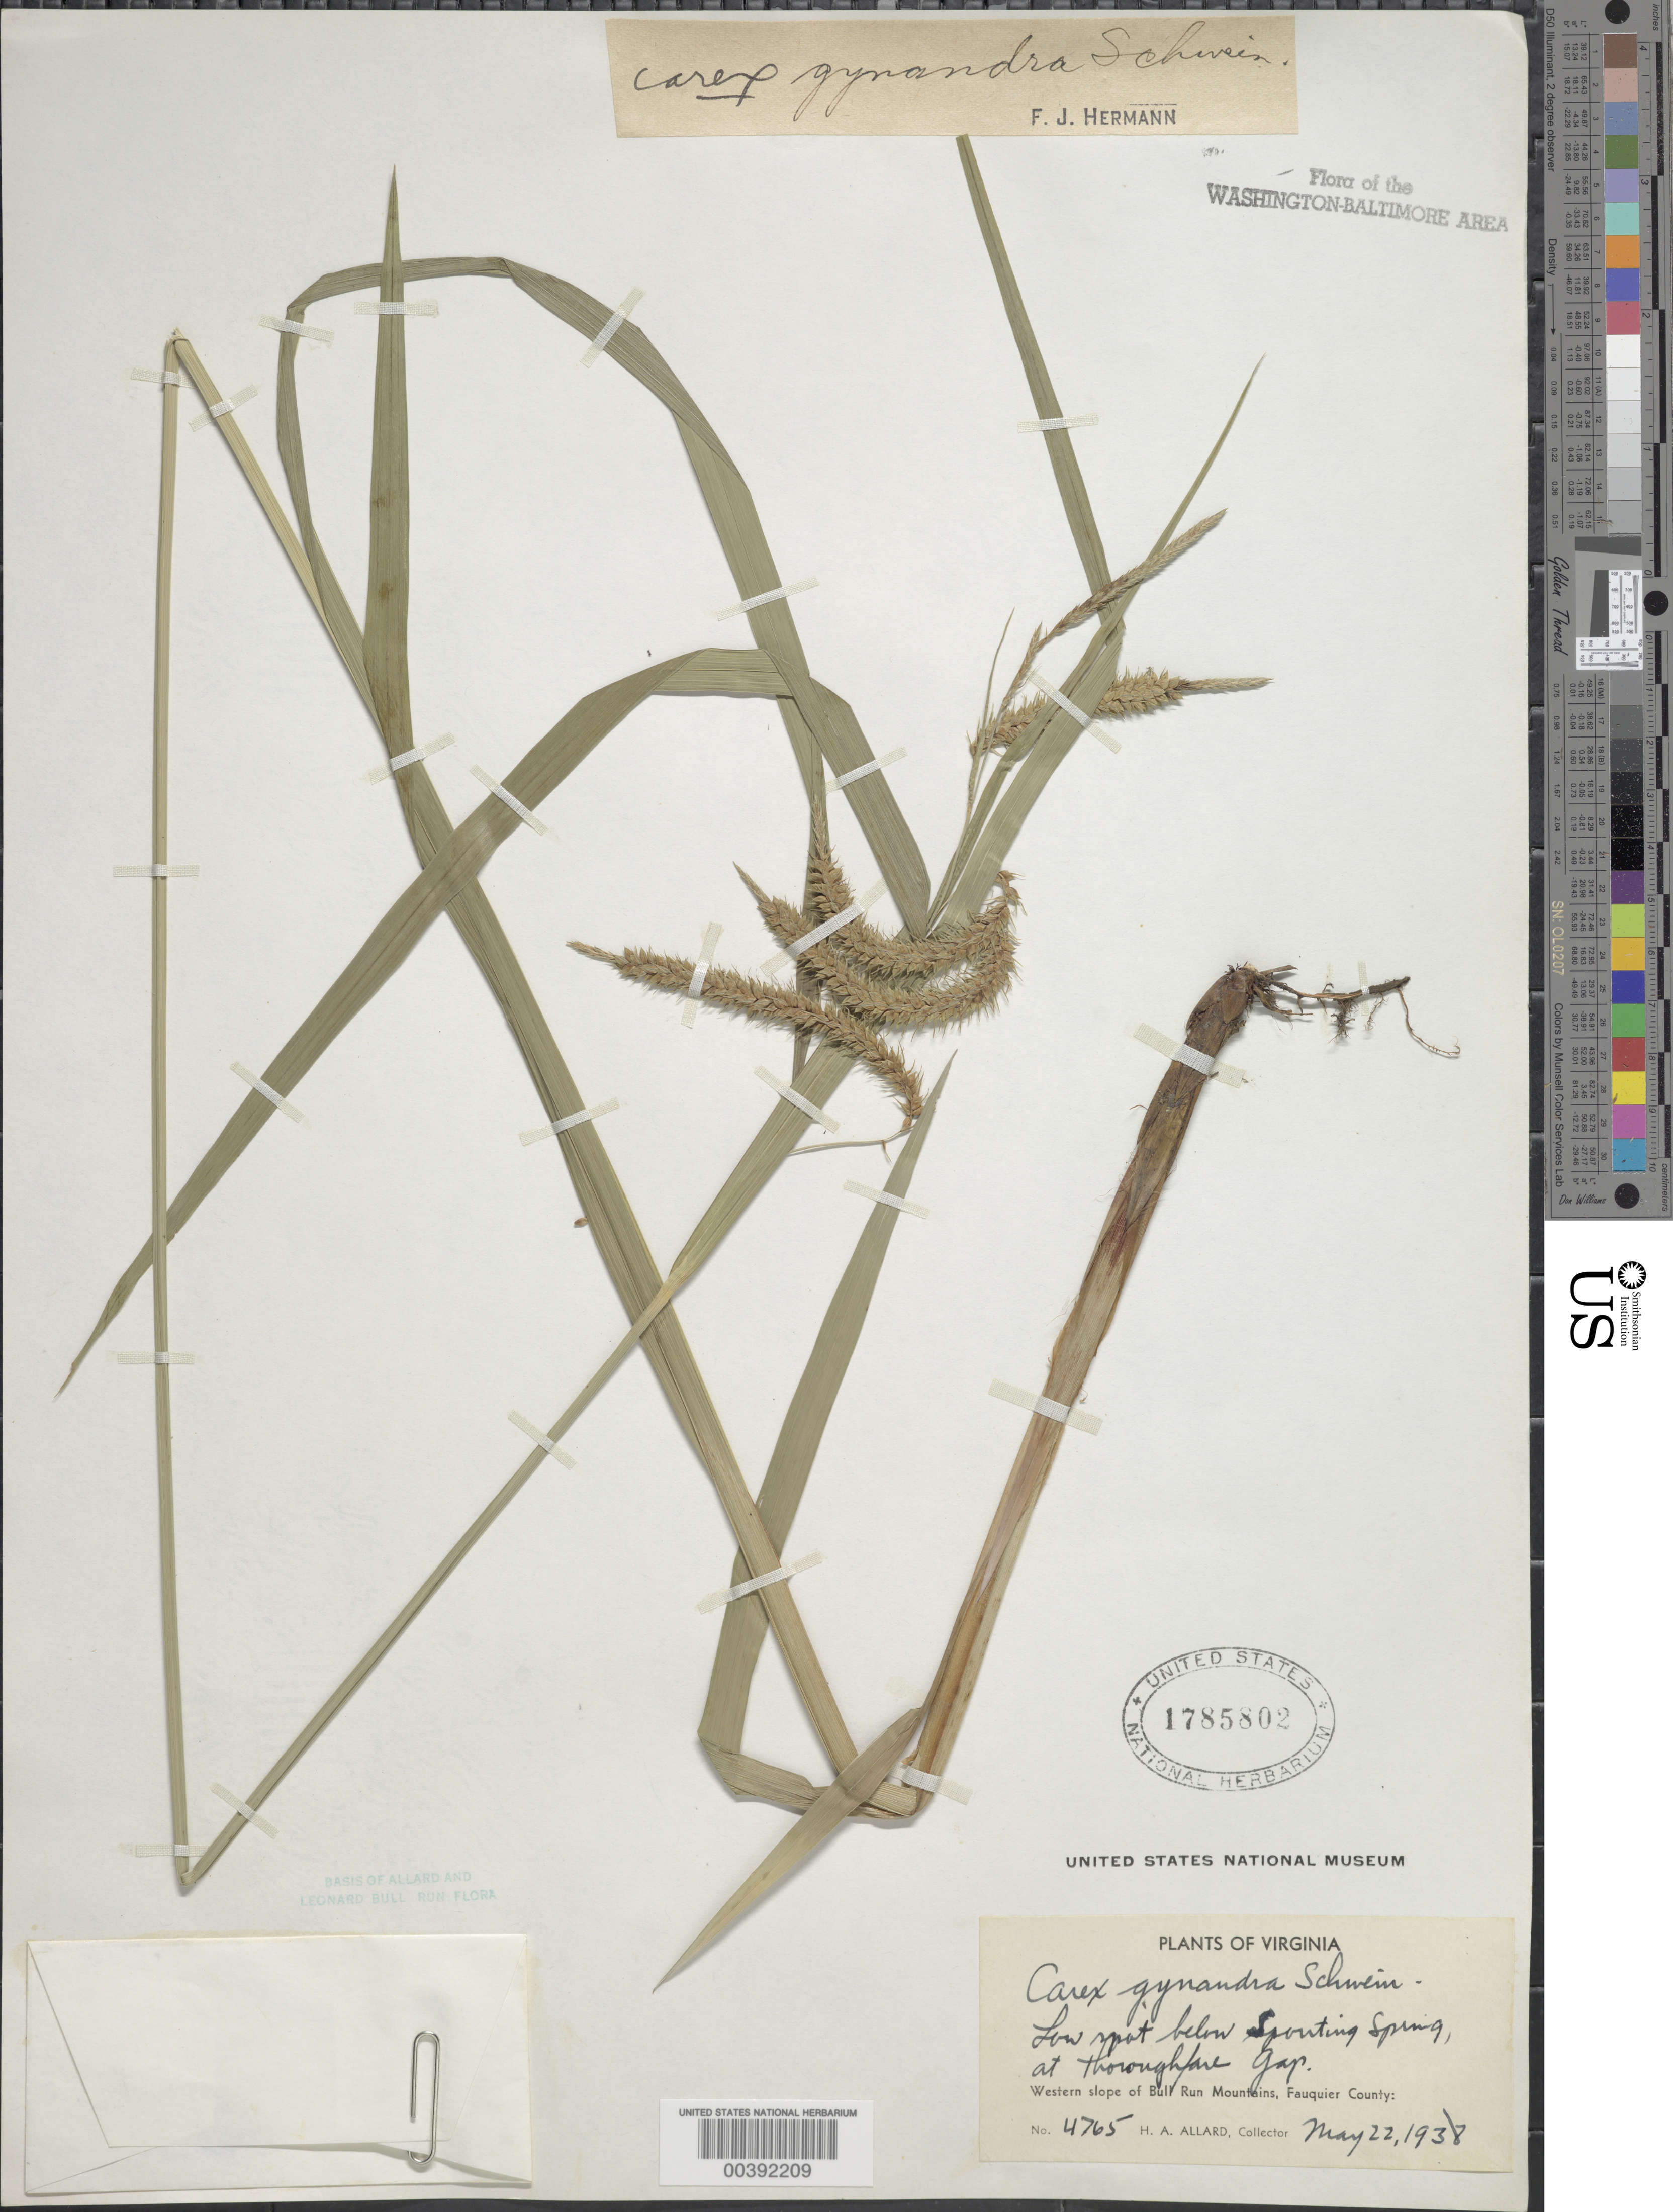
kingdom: Plantae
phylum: Tracheophyta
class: Liliopsida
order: Poales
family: Cyperaceae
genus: Carex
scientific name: Carex gynandra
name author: Schwein.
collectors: H. A. Allard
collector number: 4765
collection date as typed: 22 May 1938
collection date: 1938-05-22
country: United States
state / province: Virginia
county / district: Fauquier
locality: Below Spouting Spring, Thorofare Gap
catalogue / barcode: US 1785802